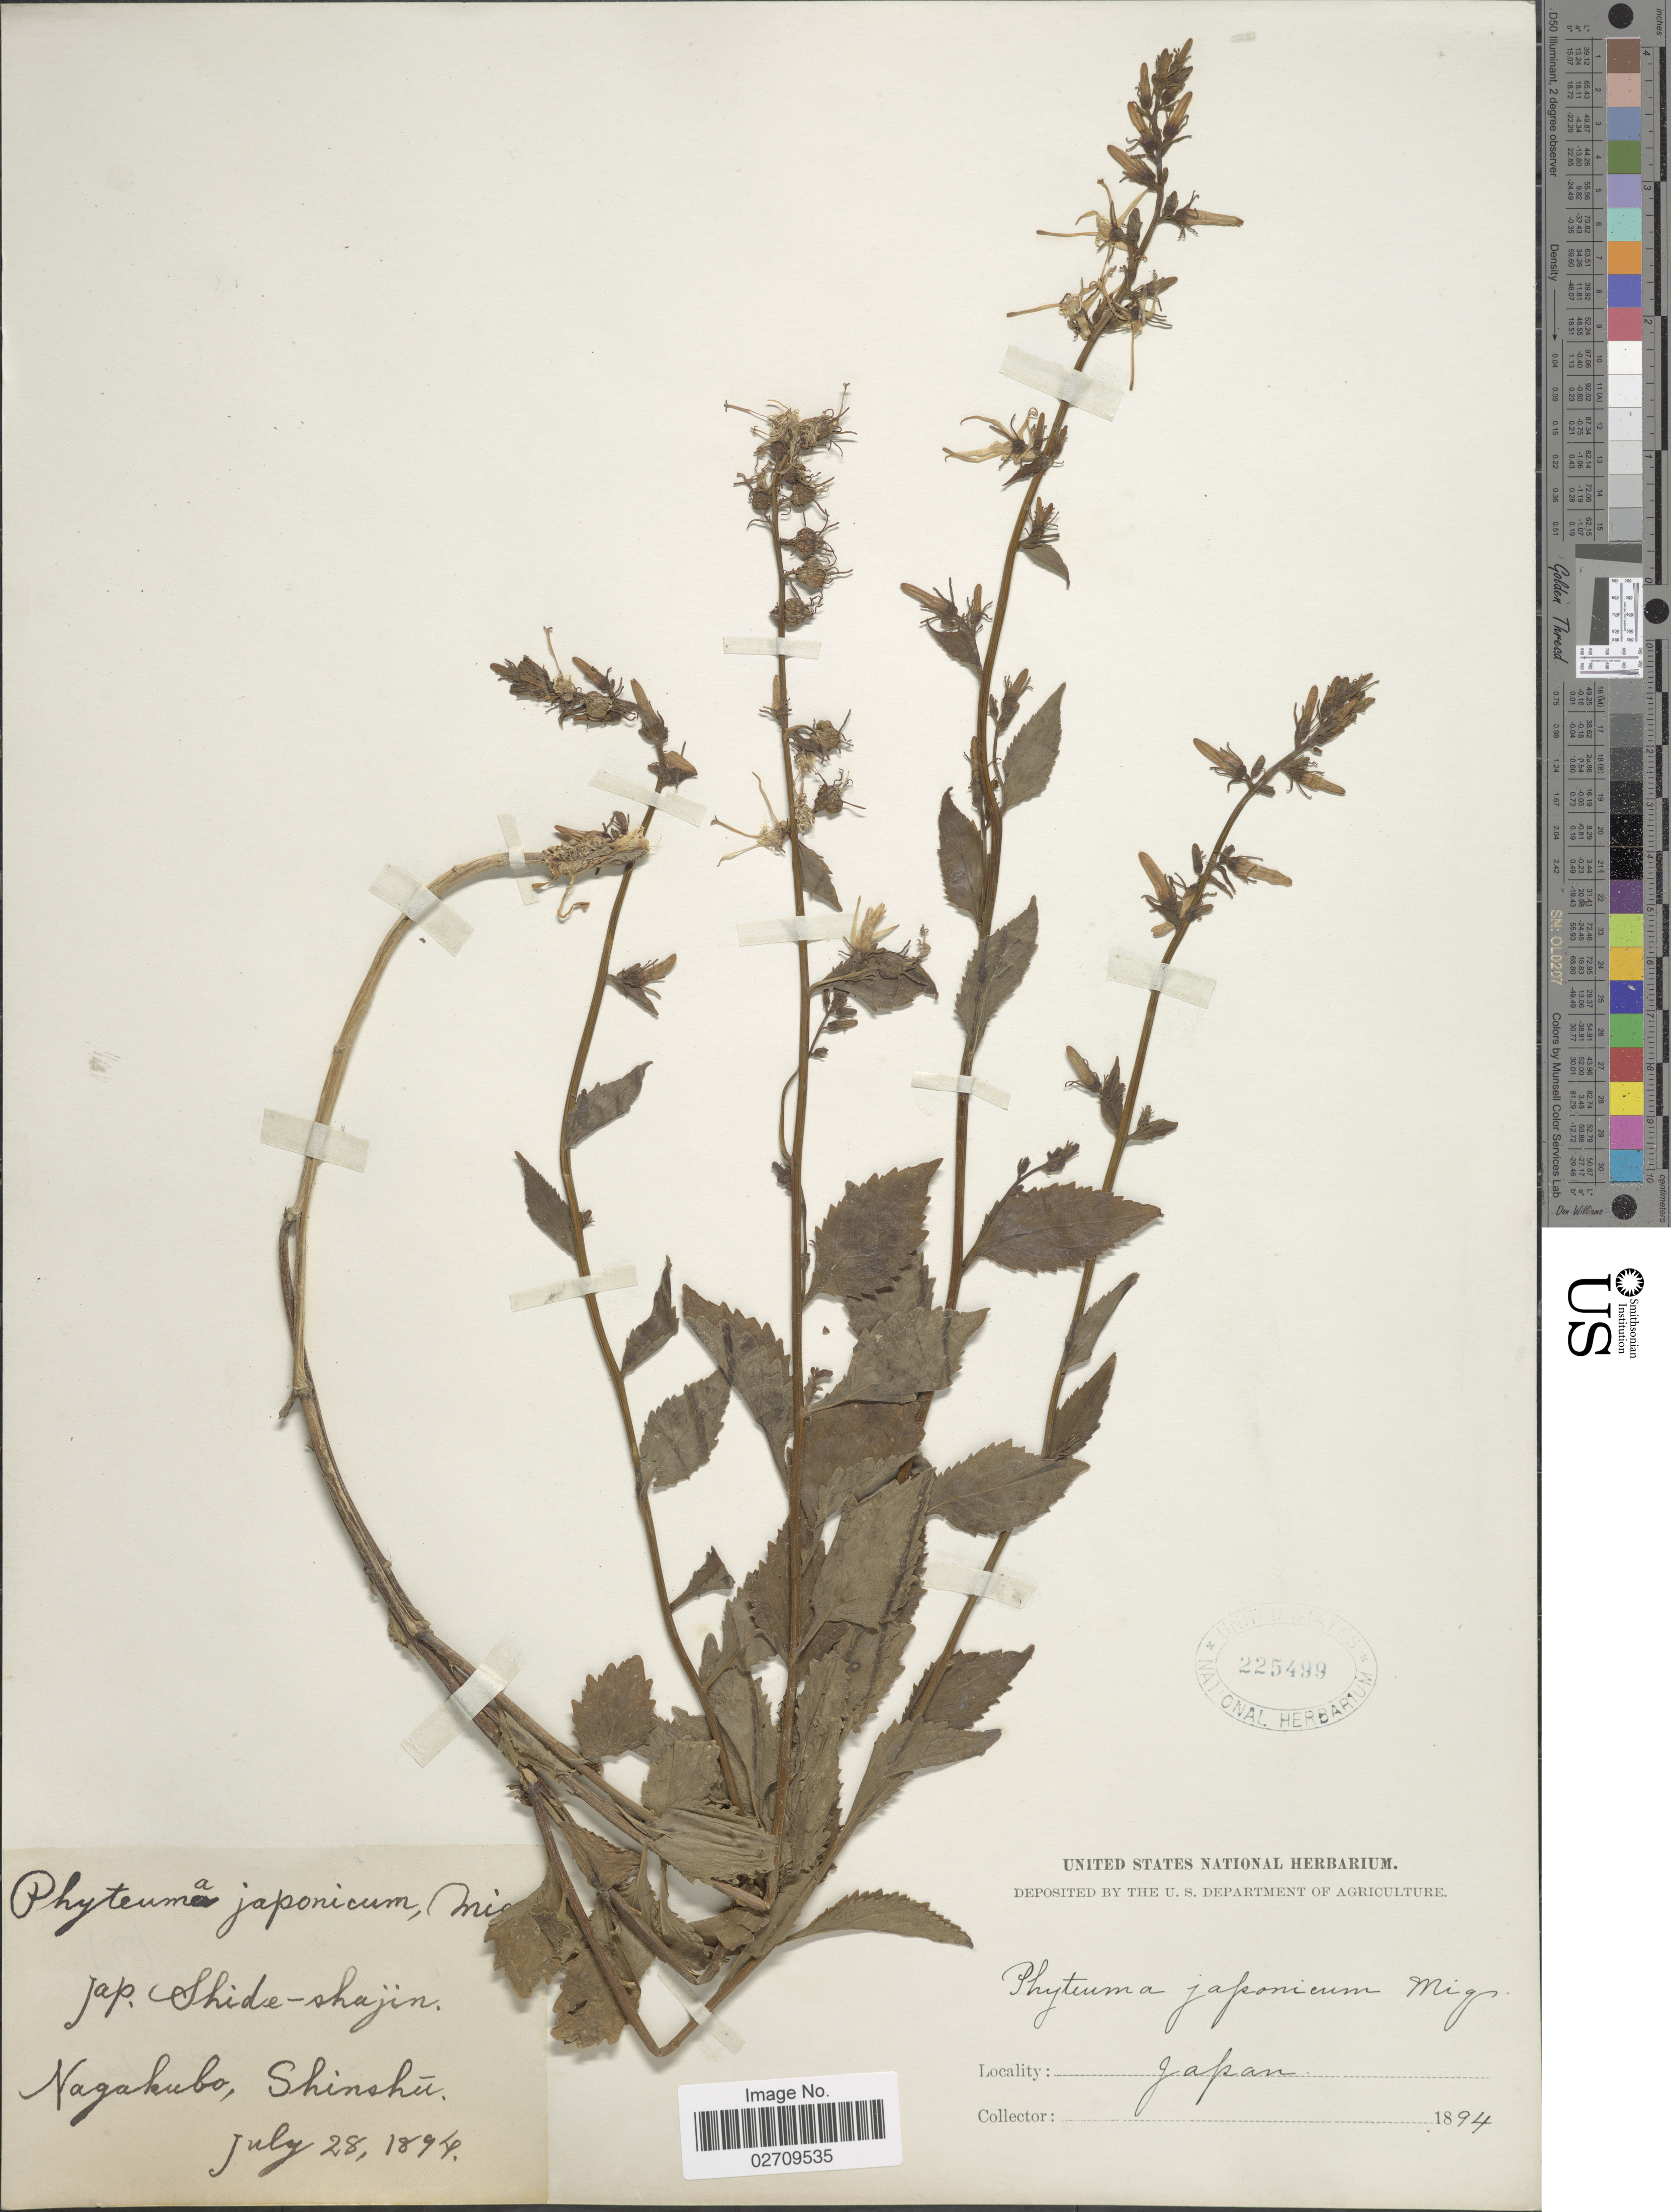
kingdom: Plantae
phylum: Tracheophyta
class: Magnoliopsida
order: Asterales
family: Campanulaceae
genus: Asyneuma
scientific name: Asyneuma japonicum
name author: (Wall.) Briq.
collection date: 1894-07-28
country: Japan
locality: Nagakubo, Shinshu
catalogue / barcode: US 225499